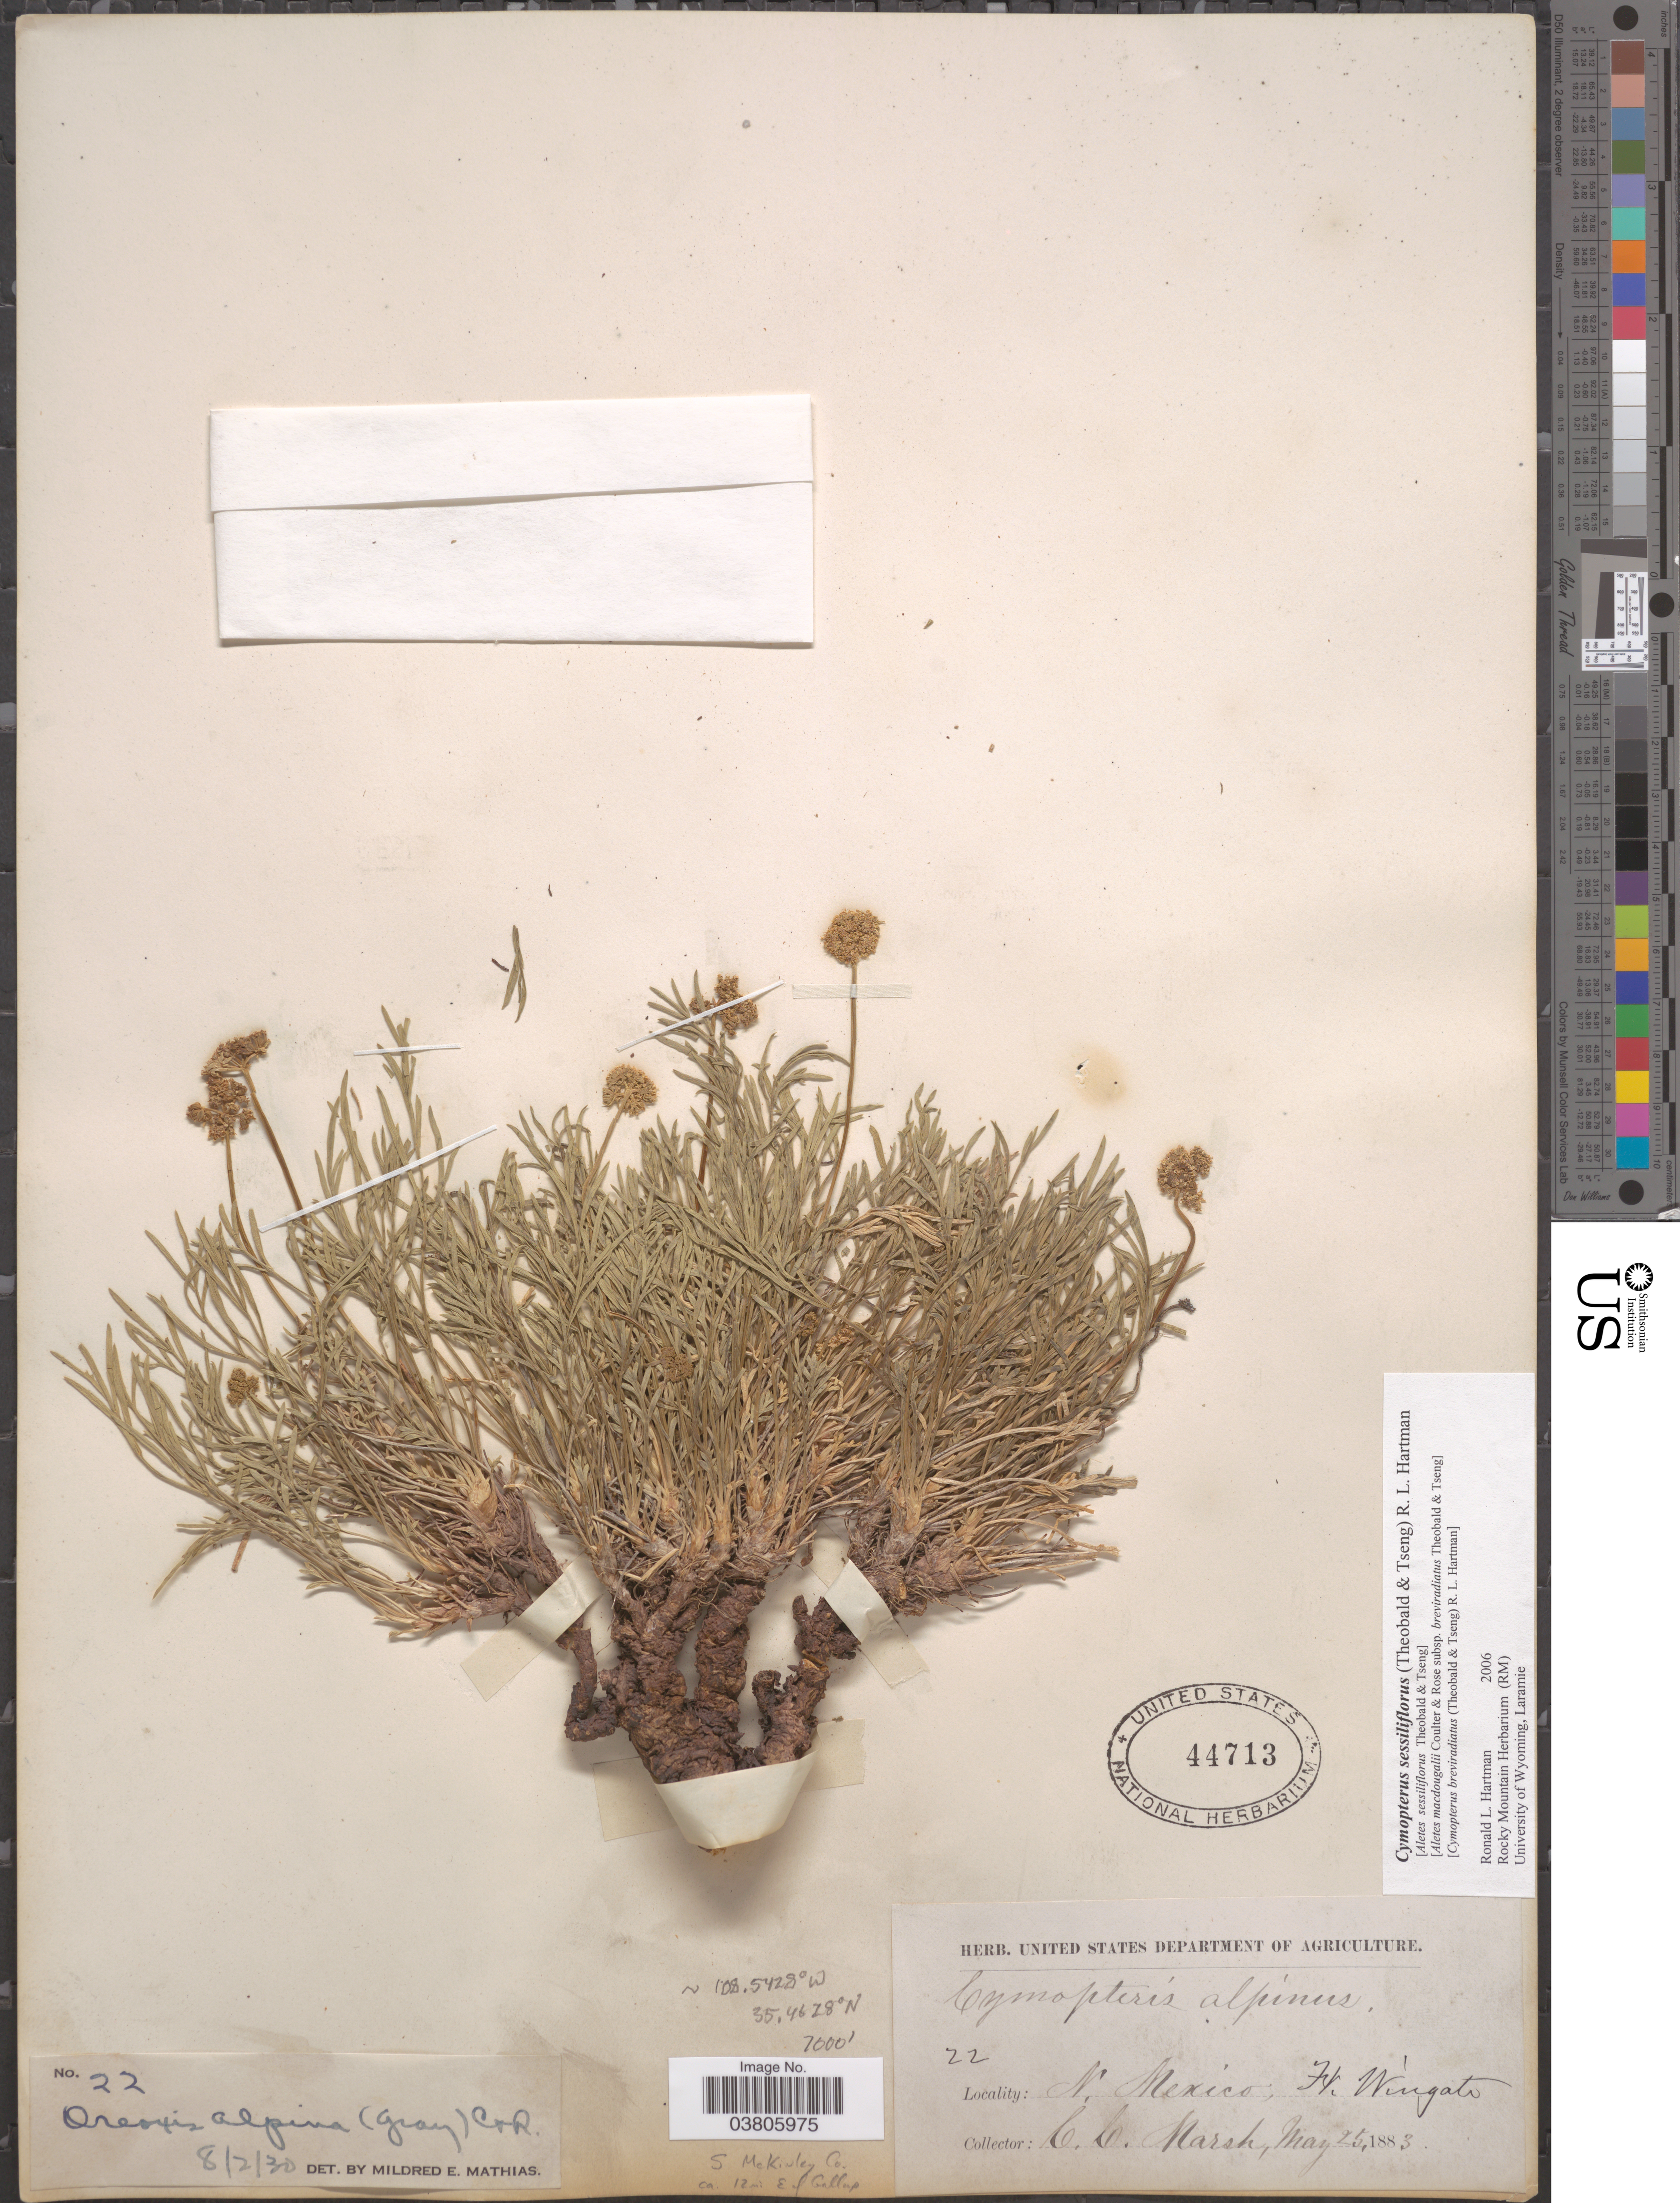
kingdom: Plantae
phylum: Tracheophyta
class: Magnoliopsida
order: Apiales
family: Apiaceae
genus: Cymopterus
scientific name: Cymopterus sessiliflorus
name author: (W.L. Theob. & C.C. Tseng) R.L. Hartm.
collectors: C. C. Marsh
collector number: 22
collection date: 1883-05-25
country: United States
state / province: New Mexico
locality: Ft. Wingate. S McKinley Co. ca. 12 mi E of Gallup.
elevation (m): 2134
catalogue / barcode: US 44713